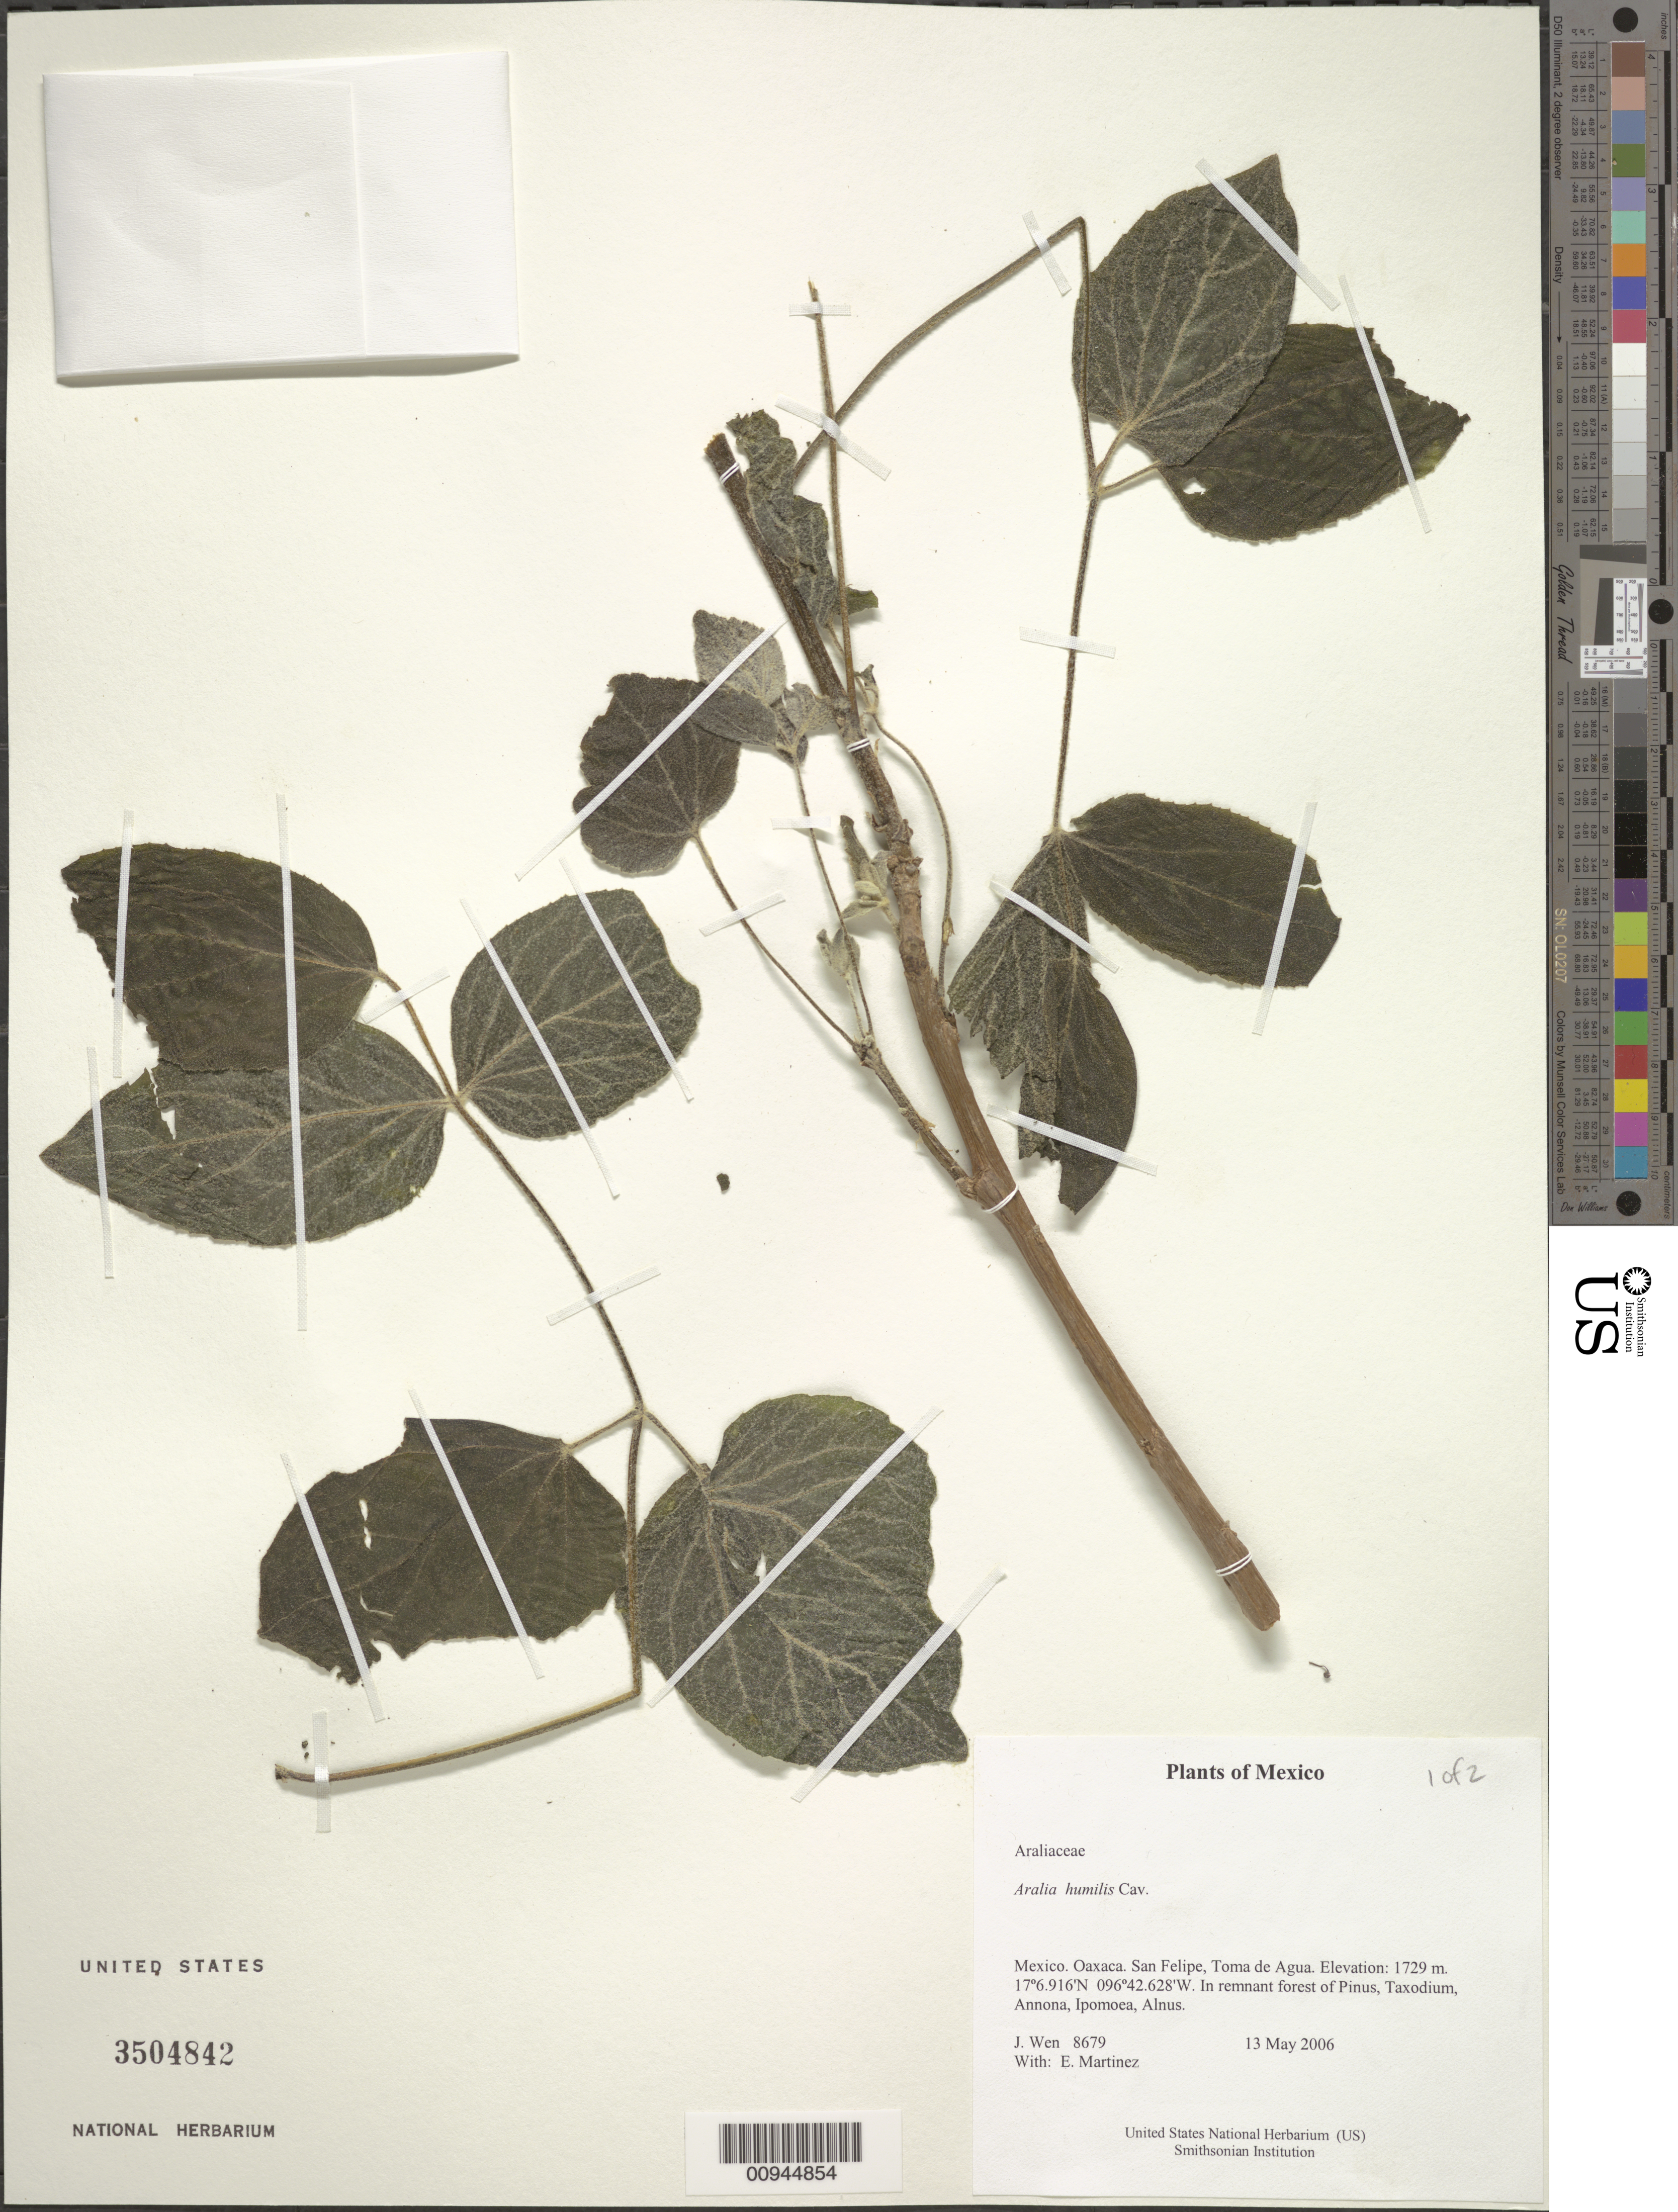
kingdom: Plantae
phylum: Tracheophyta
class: Magnoliopsida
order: Apiales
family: Araliaceae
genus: Aralia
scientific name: Aralia humilis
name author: Cav.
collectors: J. Wen & E. Martínez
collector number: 8679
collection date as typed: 13 May 2006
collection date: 2006-05-13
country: Mexico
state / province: Oaxaca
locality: San Felipe, Toma de Agua.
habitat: In remnant forest of Pinus, Taxodium, Annona, Ipomoea, Alnus.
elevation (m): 1729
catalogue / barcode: US 3504842